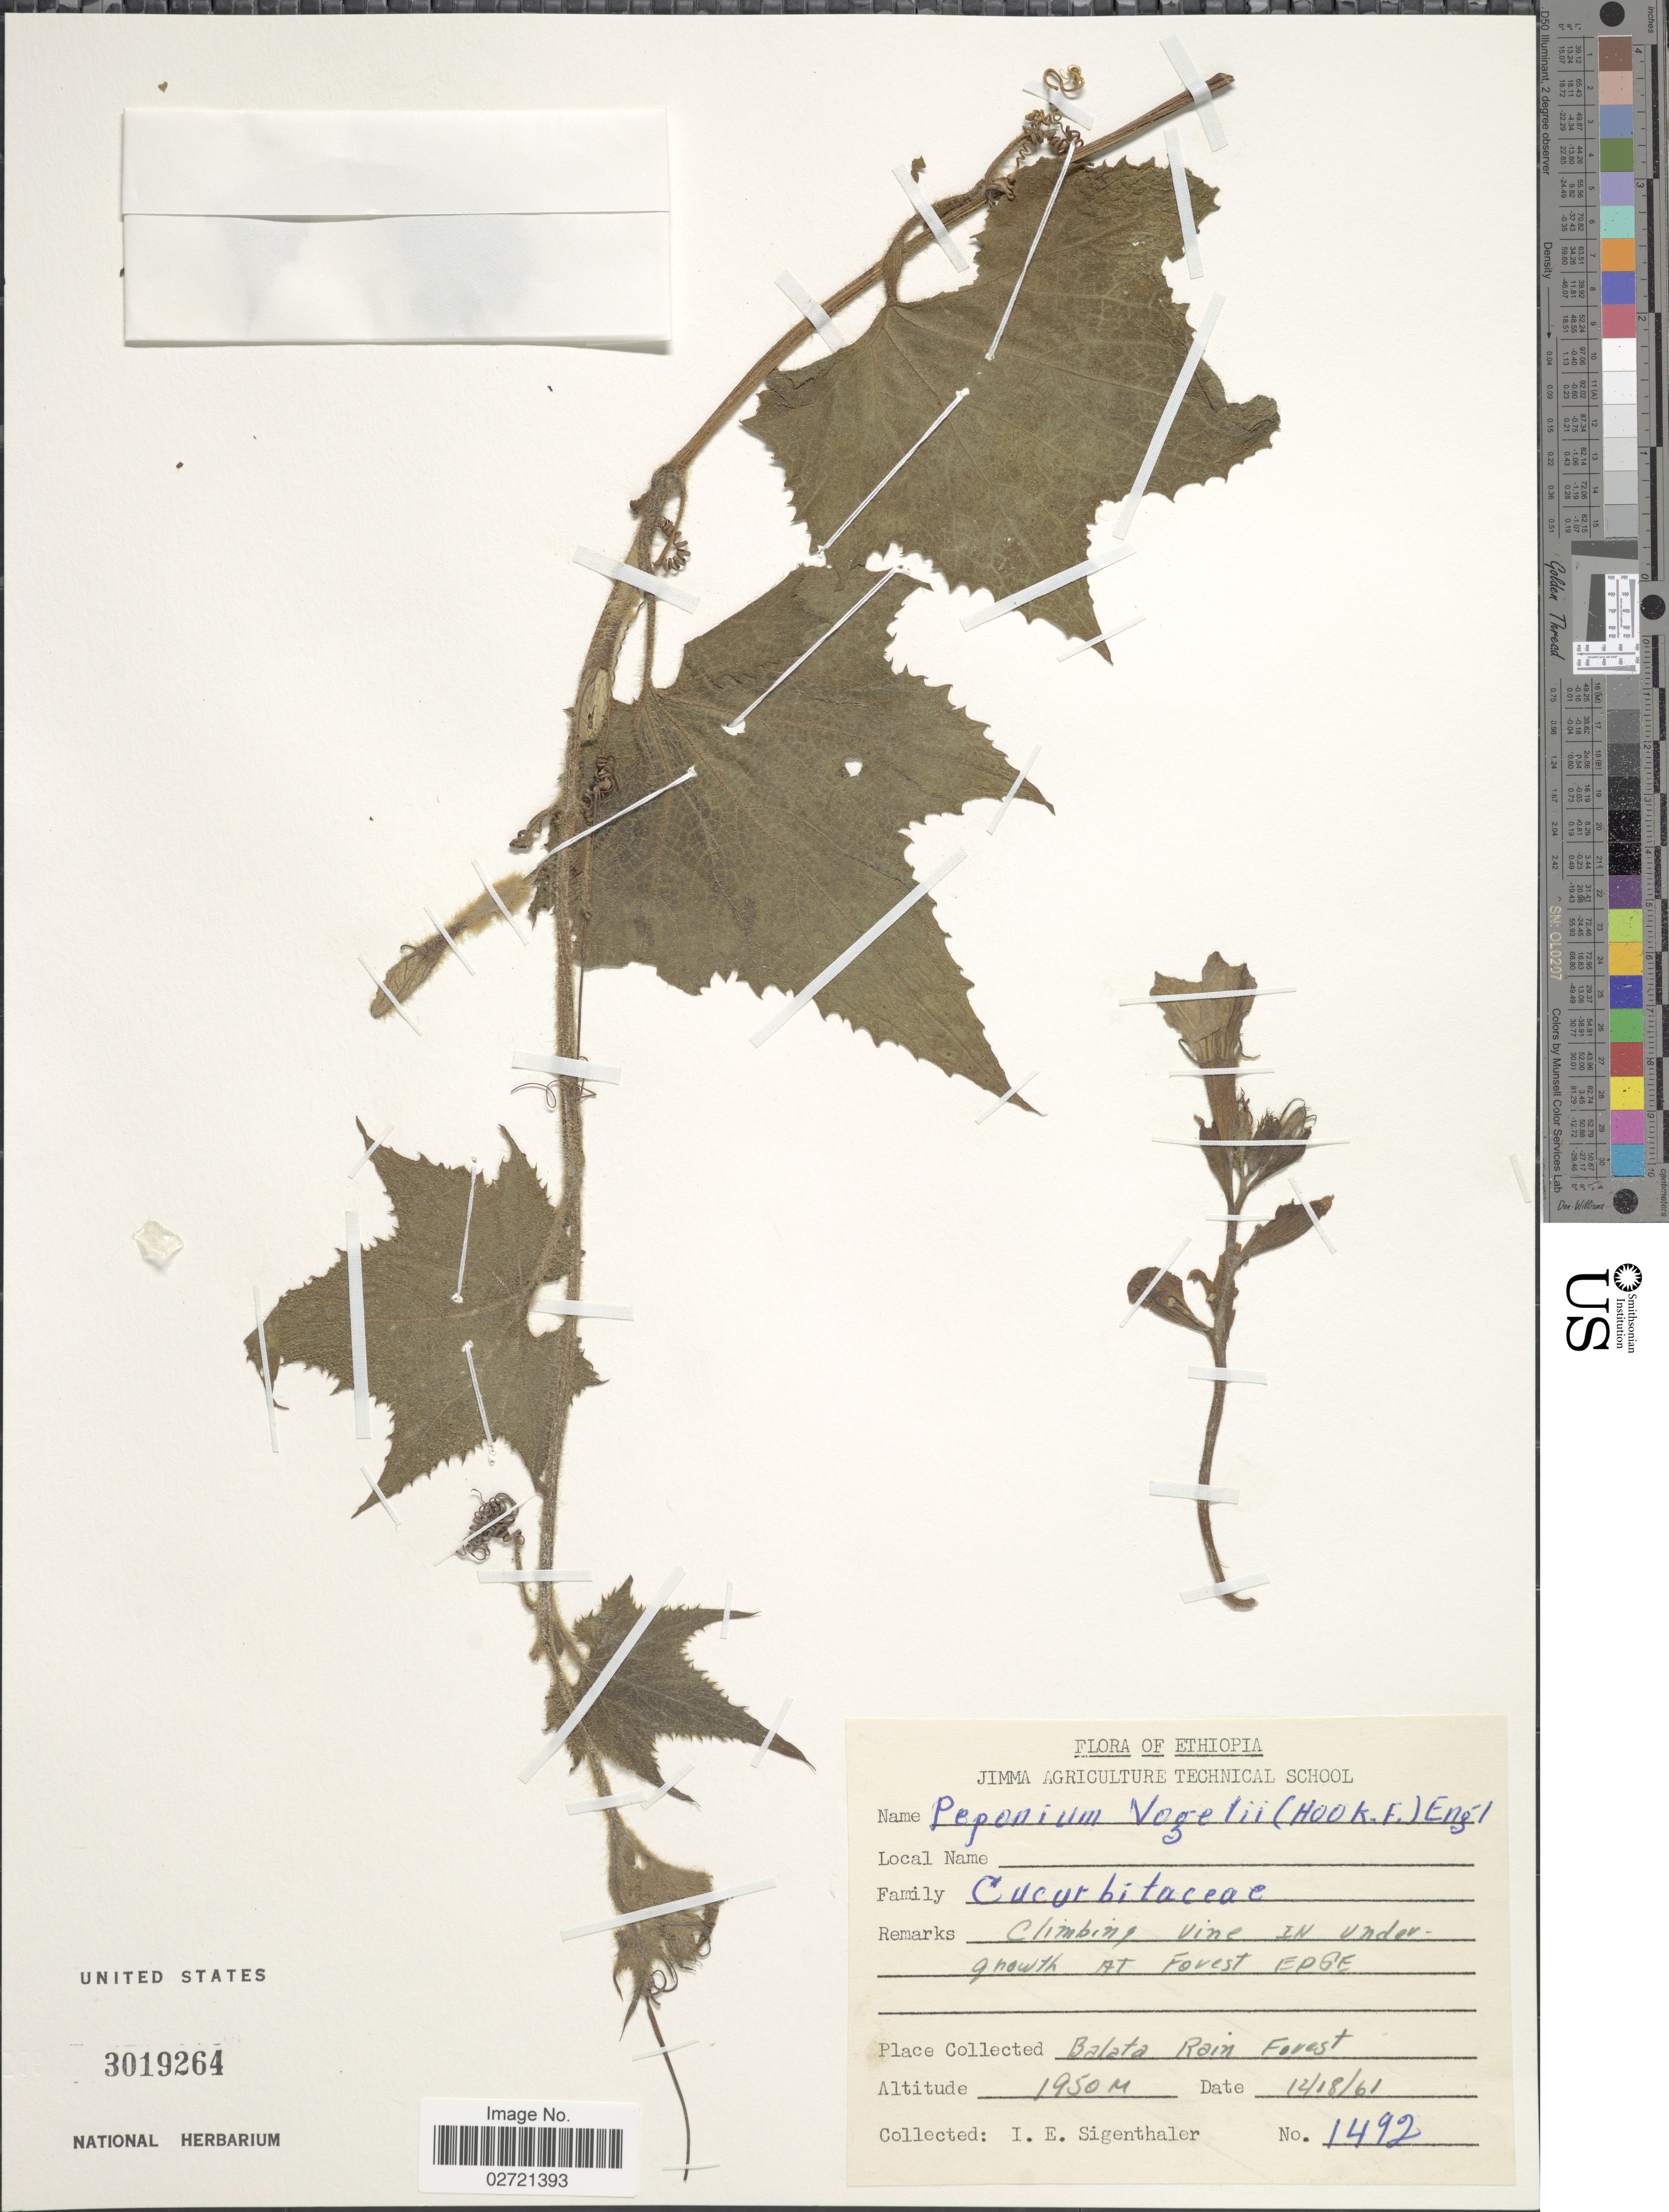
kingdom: Plantae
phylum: Tracheophyta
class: Magnoliopsida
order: Cucurbitales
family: Cucurbitaceae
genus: Peponium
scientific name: Peponium vogelii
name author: (Hook. f.) Engl.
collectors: I. Sigenthaler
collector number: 1492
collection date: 1961-12-18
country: Ethiopia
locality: Balata Rain Forest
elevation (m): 1950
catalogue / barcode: US 3019264